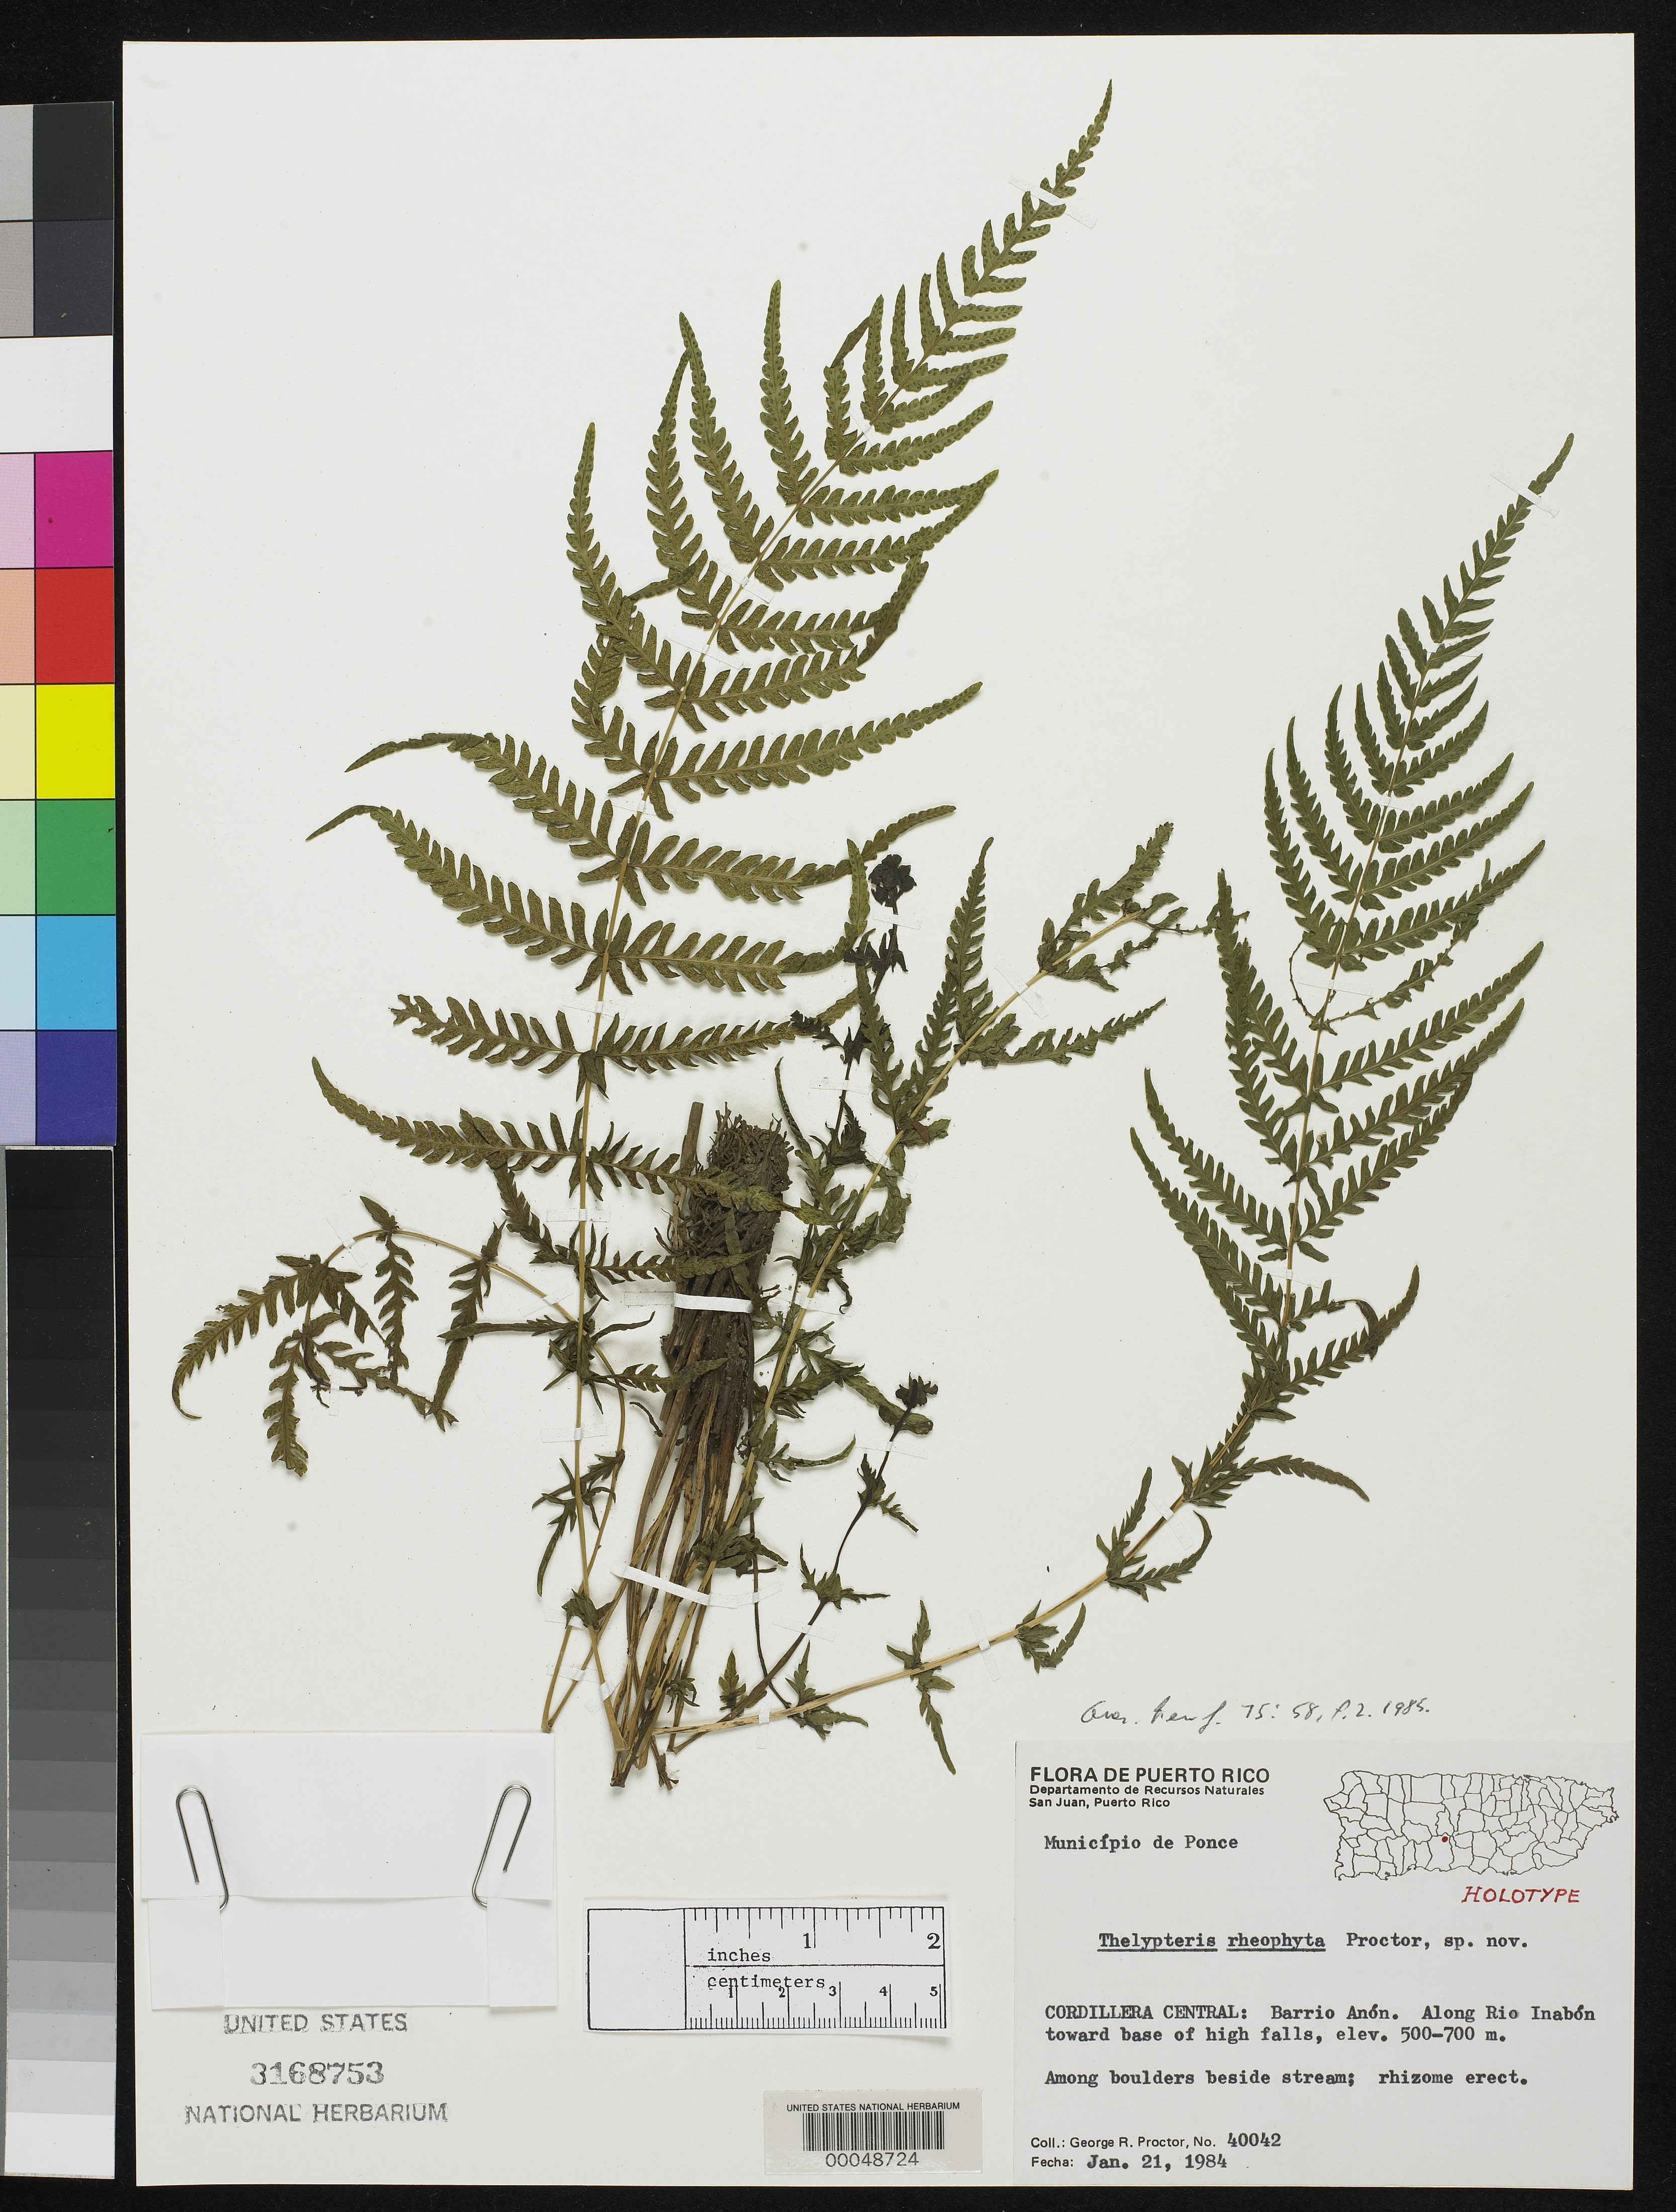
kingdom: Plantae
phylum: Tracheophyta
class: Polypodiopsida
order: Polypodiales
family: Thelypteridaceae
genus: Thelypteris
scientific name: Thelypteris rheophyta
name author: Proctor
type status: Holotype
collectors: G. R. Proctor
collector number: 40042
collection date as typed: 21 Jan 1984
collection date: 1984-01-21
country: Puerto Rico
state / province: Ponce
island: Greater Antilles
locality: Cordillera Central, barrio Anon along Rio Inabon toward base of high falls.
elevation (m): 500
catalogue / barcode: US 3168753